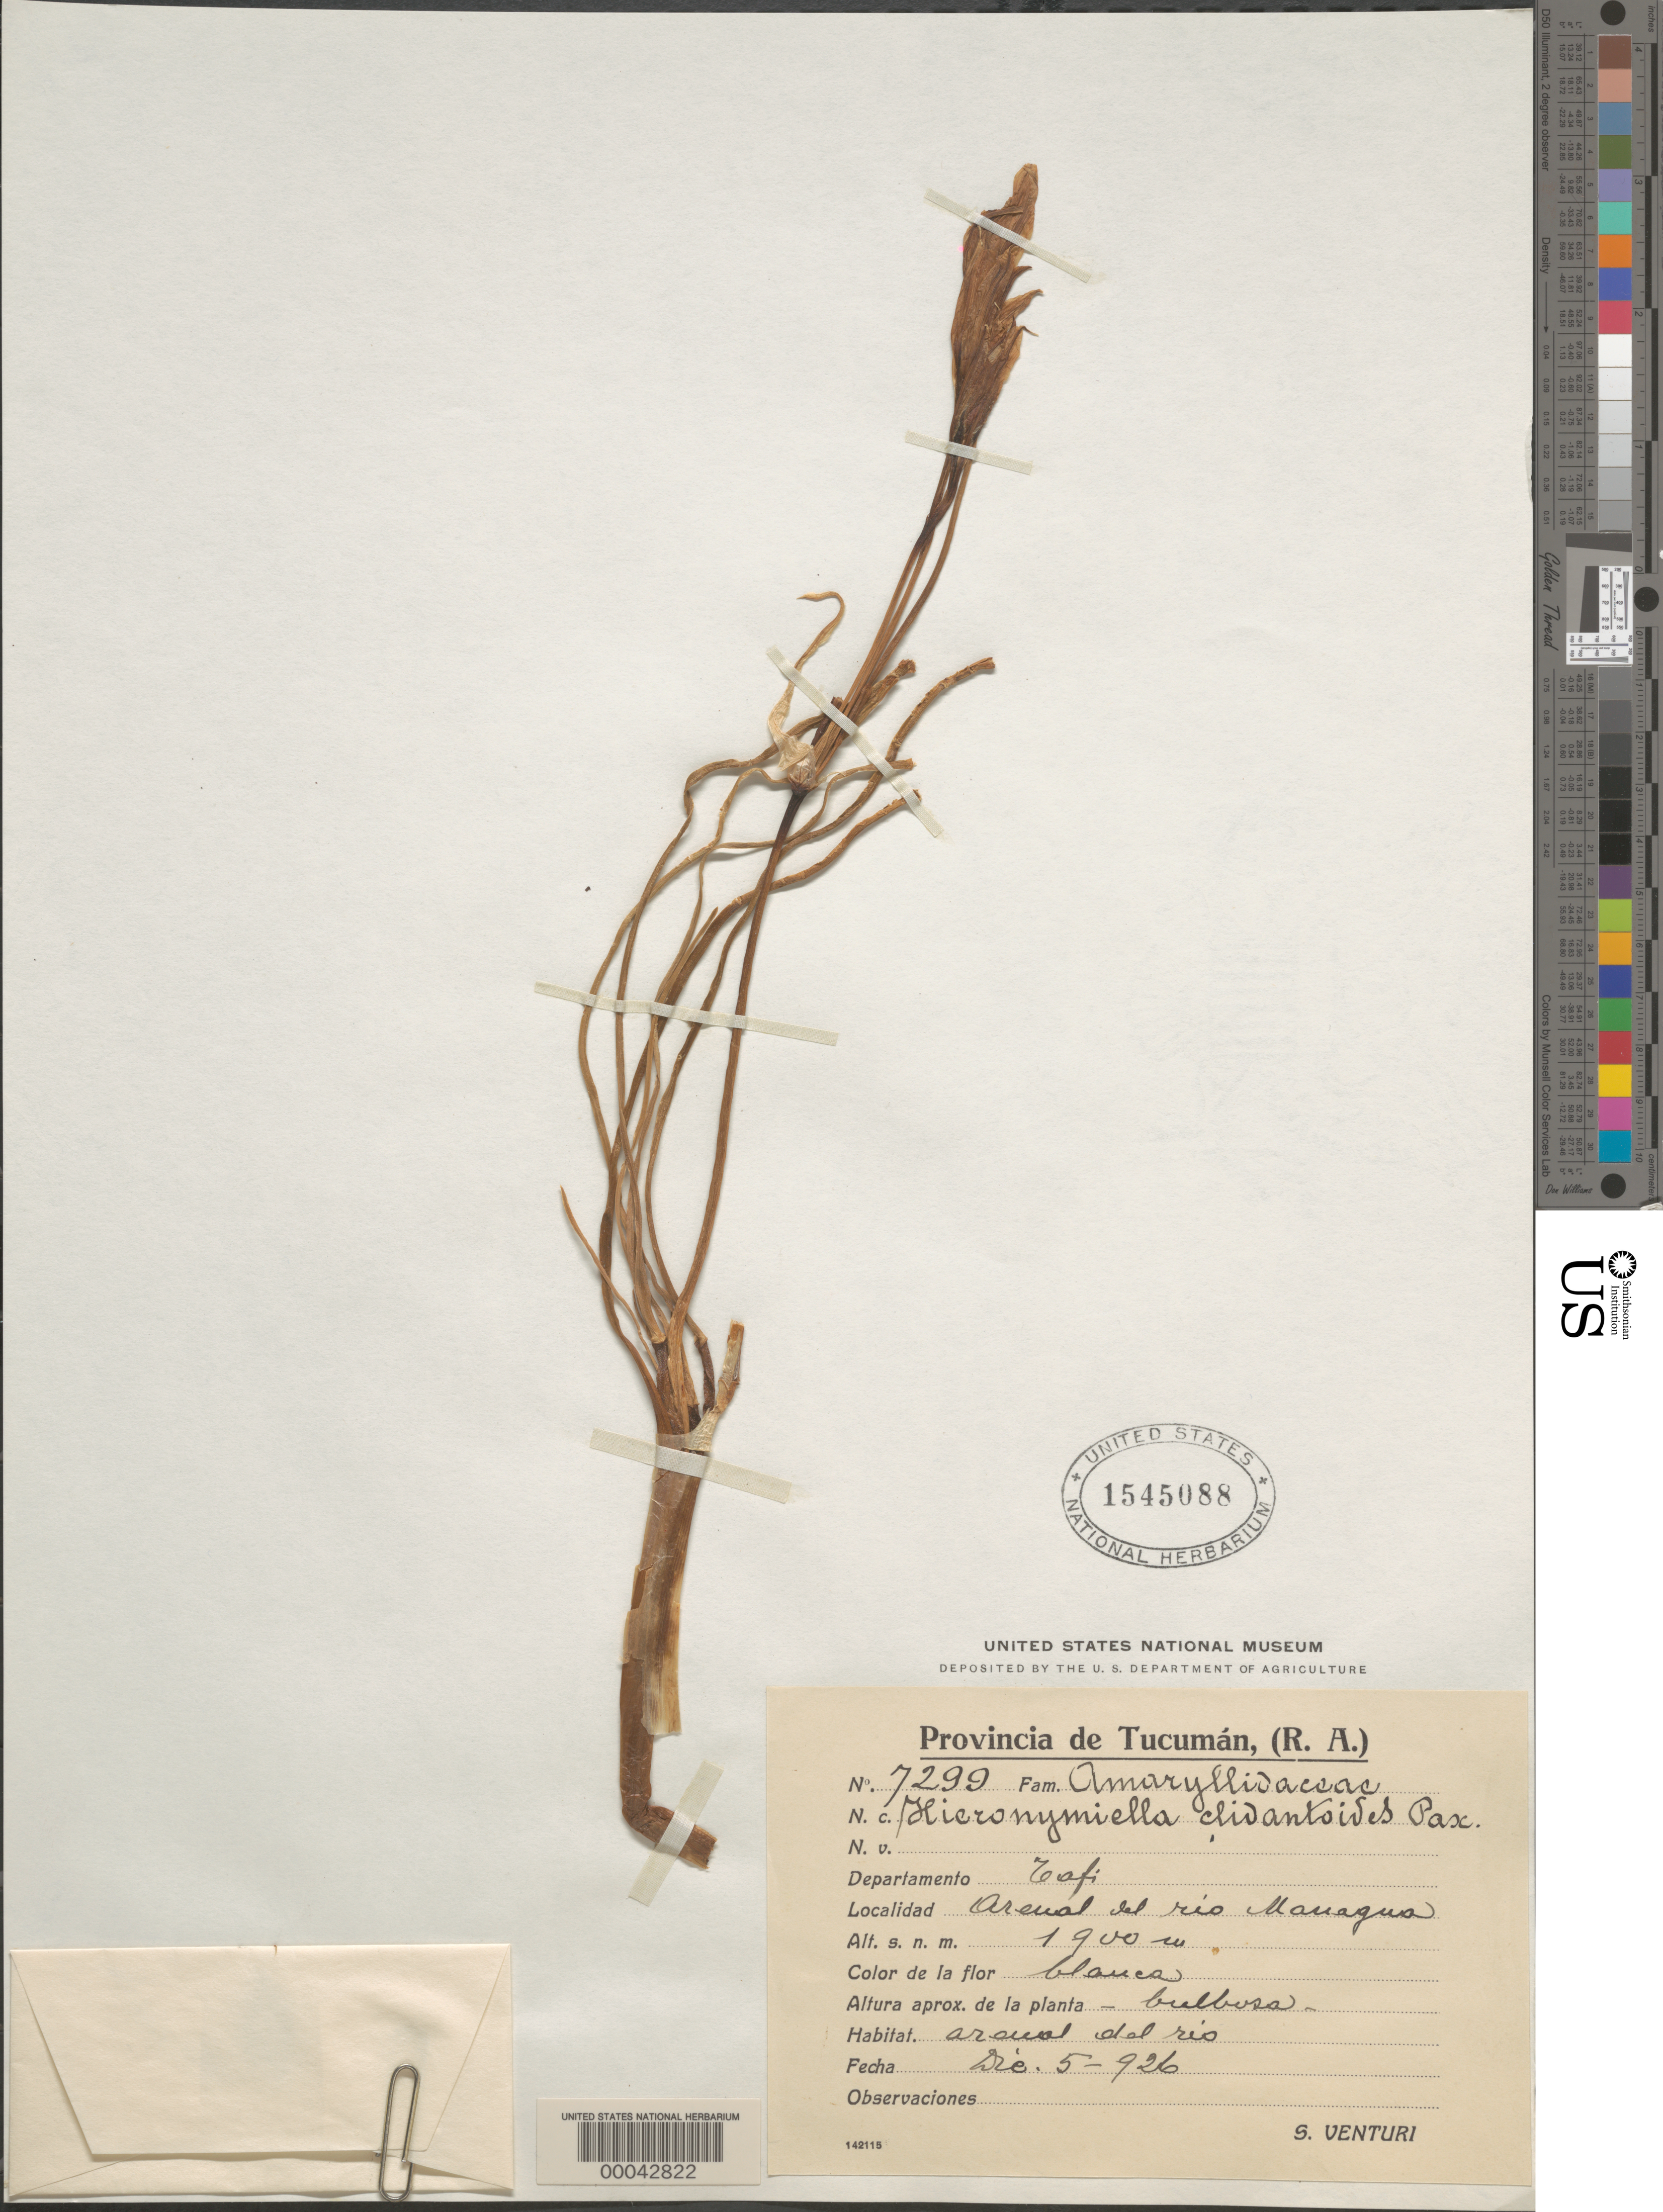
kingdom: Plantae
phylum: Tracheophyta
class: Liliopsida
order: Asparagales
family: Amaryllidaceae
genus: Hieronymiella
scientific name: Hieronymiella clidanthoides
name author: Pax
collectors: S. Venturi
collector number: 7299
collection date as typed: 05 Dec 1926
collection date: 1926-12-05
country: Argentina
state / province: Tucumán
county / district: Tafí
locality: Sand pit of Rio Managua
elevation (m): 1900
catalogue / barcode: US 1545088